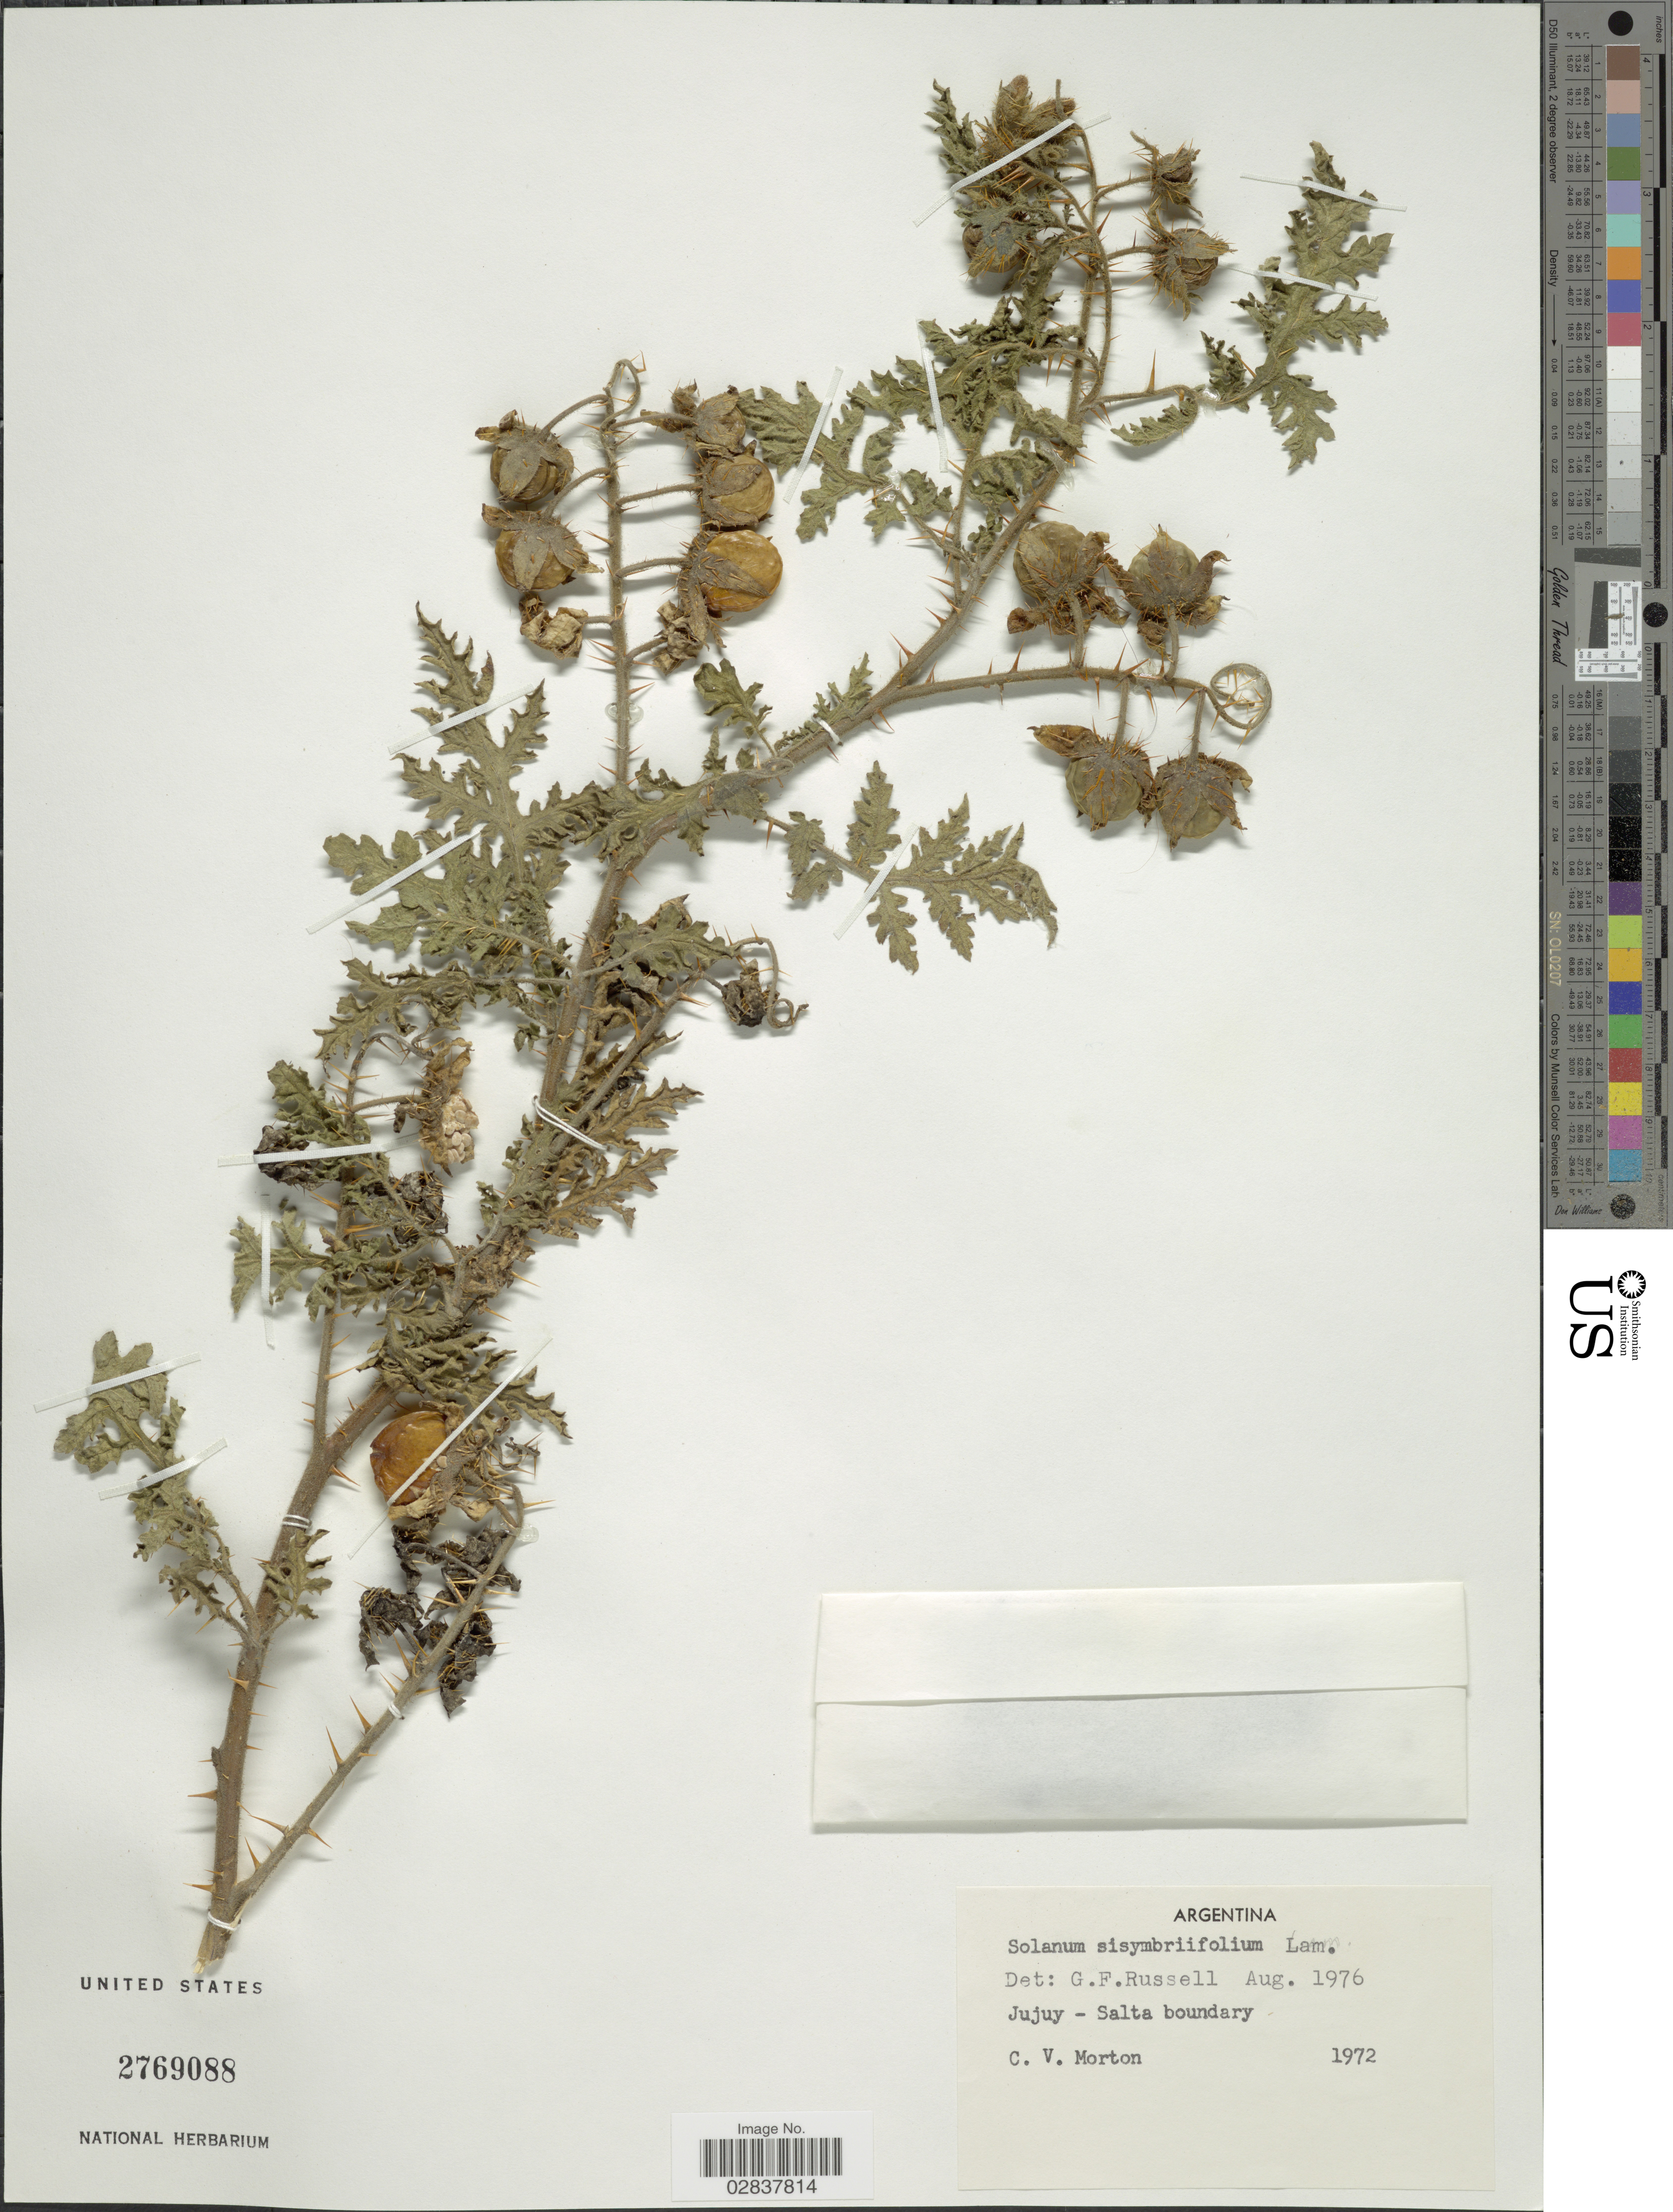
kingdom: Plantae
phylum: Tracheophyta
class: Magnoliopsida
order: Solanales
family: Solanaceae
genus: Solanum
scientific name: Solanum sisymbriifolium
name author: Lam.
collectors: C. V. Morton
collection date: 1972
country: Argentina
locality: Jujuy - Salta boundary.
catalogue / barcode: US 2769088